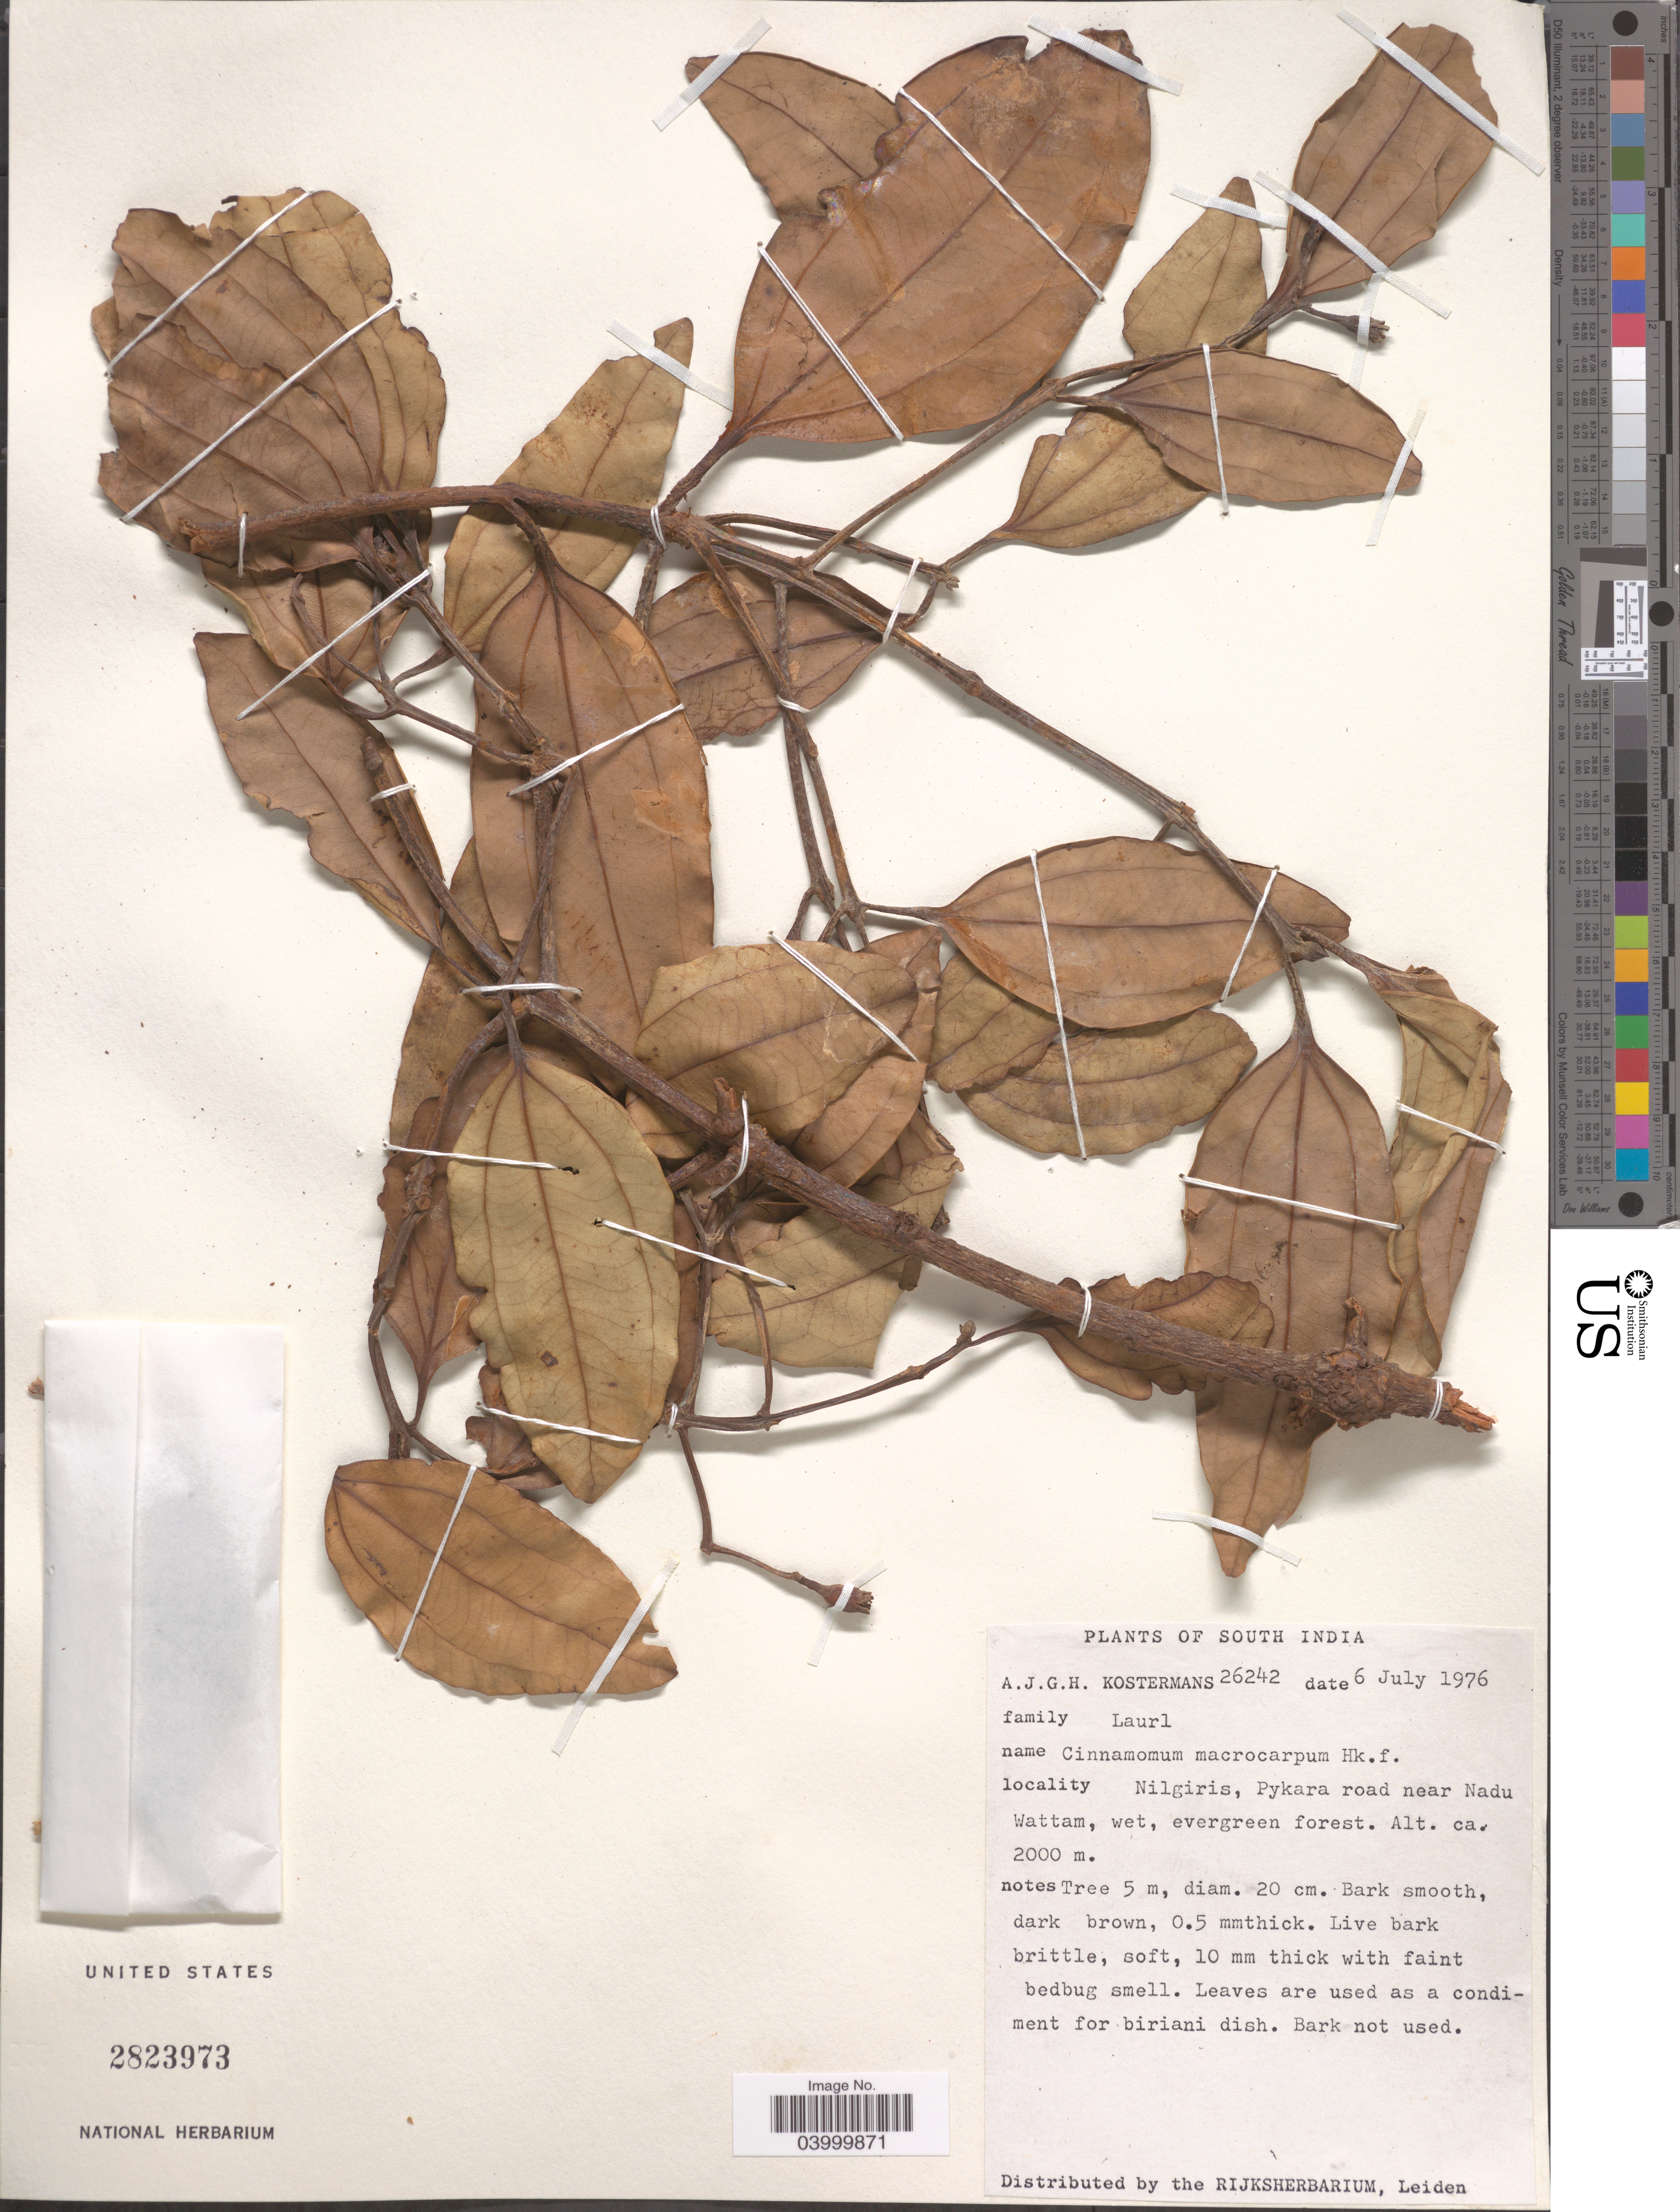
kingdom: Plantae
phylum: Tracheophyta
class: Magnoliopsida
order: Laurales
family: Lauraceae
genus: Cinnamomum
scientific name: Cinnamomum macrocarpum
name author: Hook. f.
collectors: A. J. G. Kostermans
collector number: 26242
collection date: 1976-07-06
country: India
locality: South India. Nilgiris, Pykara road near Nadu Wattam.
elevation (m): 2000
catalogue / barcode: US 2823973